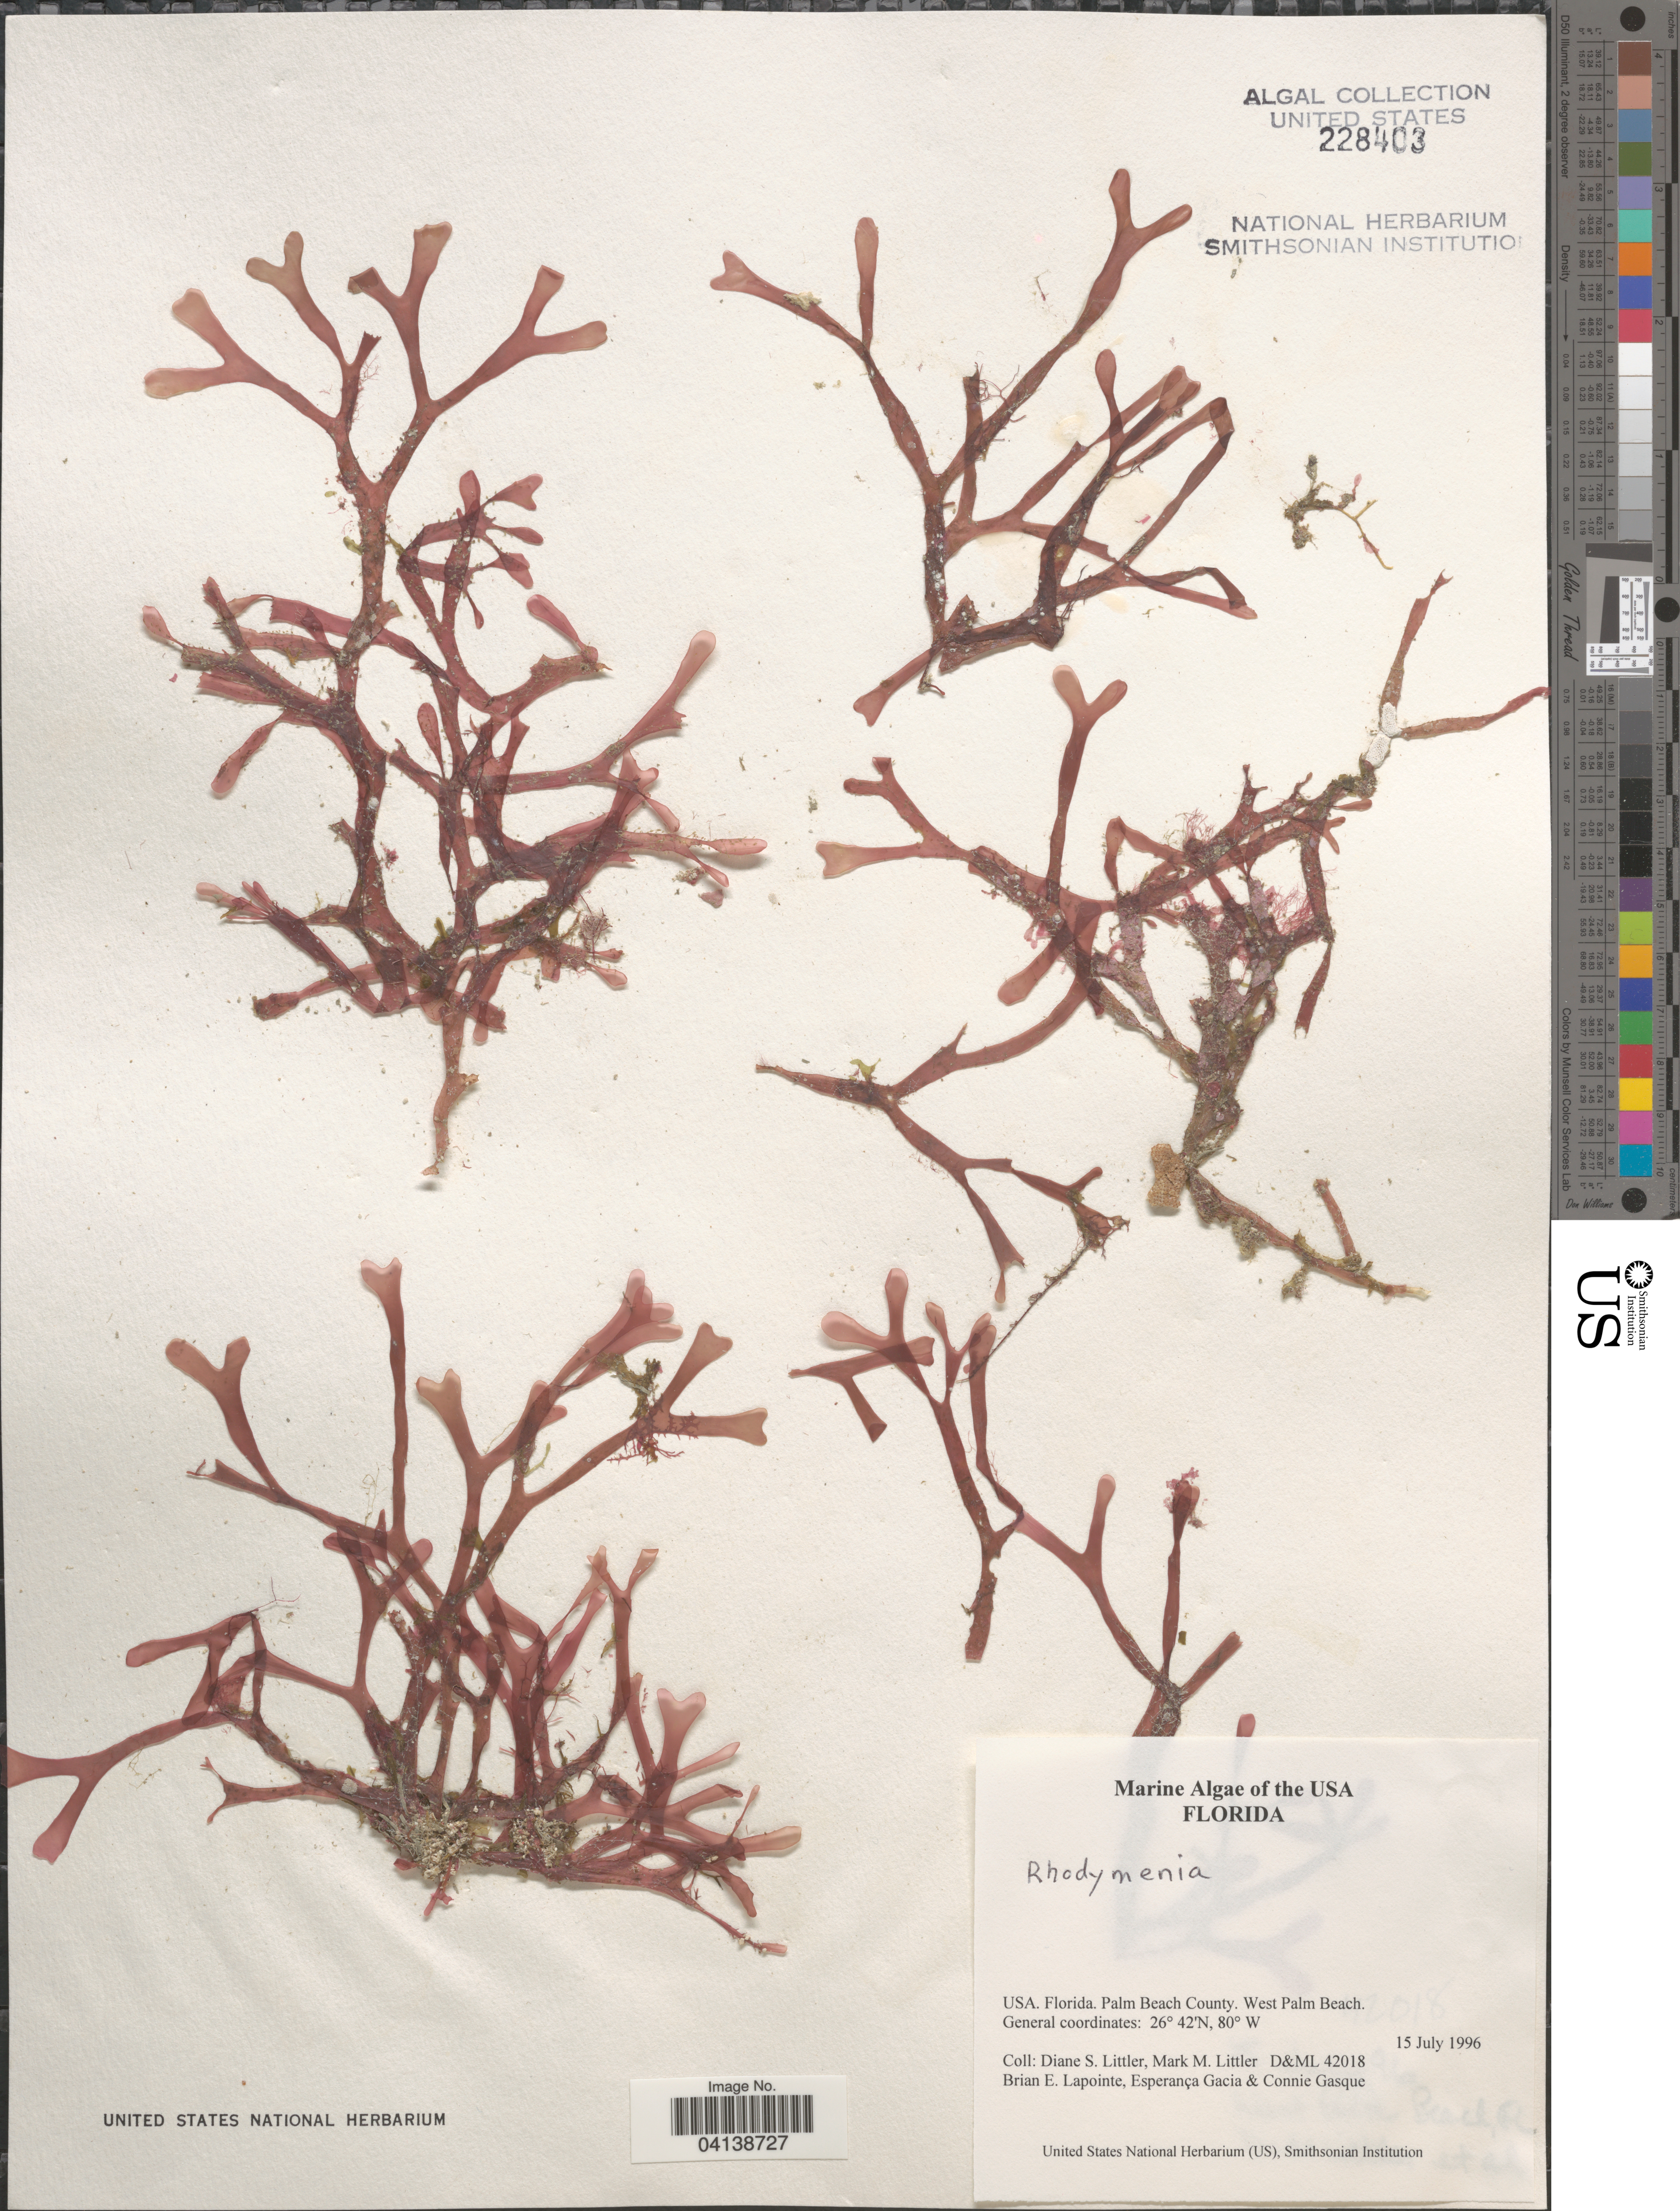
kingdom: Plantae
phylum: Rhodophyta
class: Florideophyceae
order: Rhodymeniales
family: Rhodymeniaceae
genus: Rhodymenia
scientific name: Rhodymenia sp.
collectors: D. S. Littler, M. M. Littler, B. Lapointe, E. Gacia & C. Gasque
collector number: D&ML42018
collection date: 1996-07-15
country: United States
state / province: Florida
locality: Palm Beach County. West Palm Beach.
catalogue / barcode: US 228403